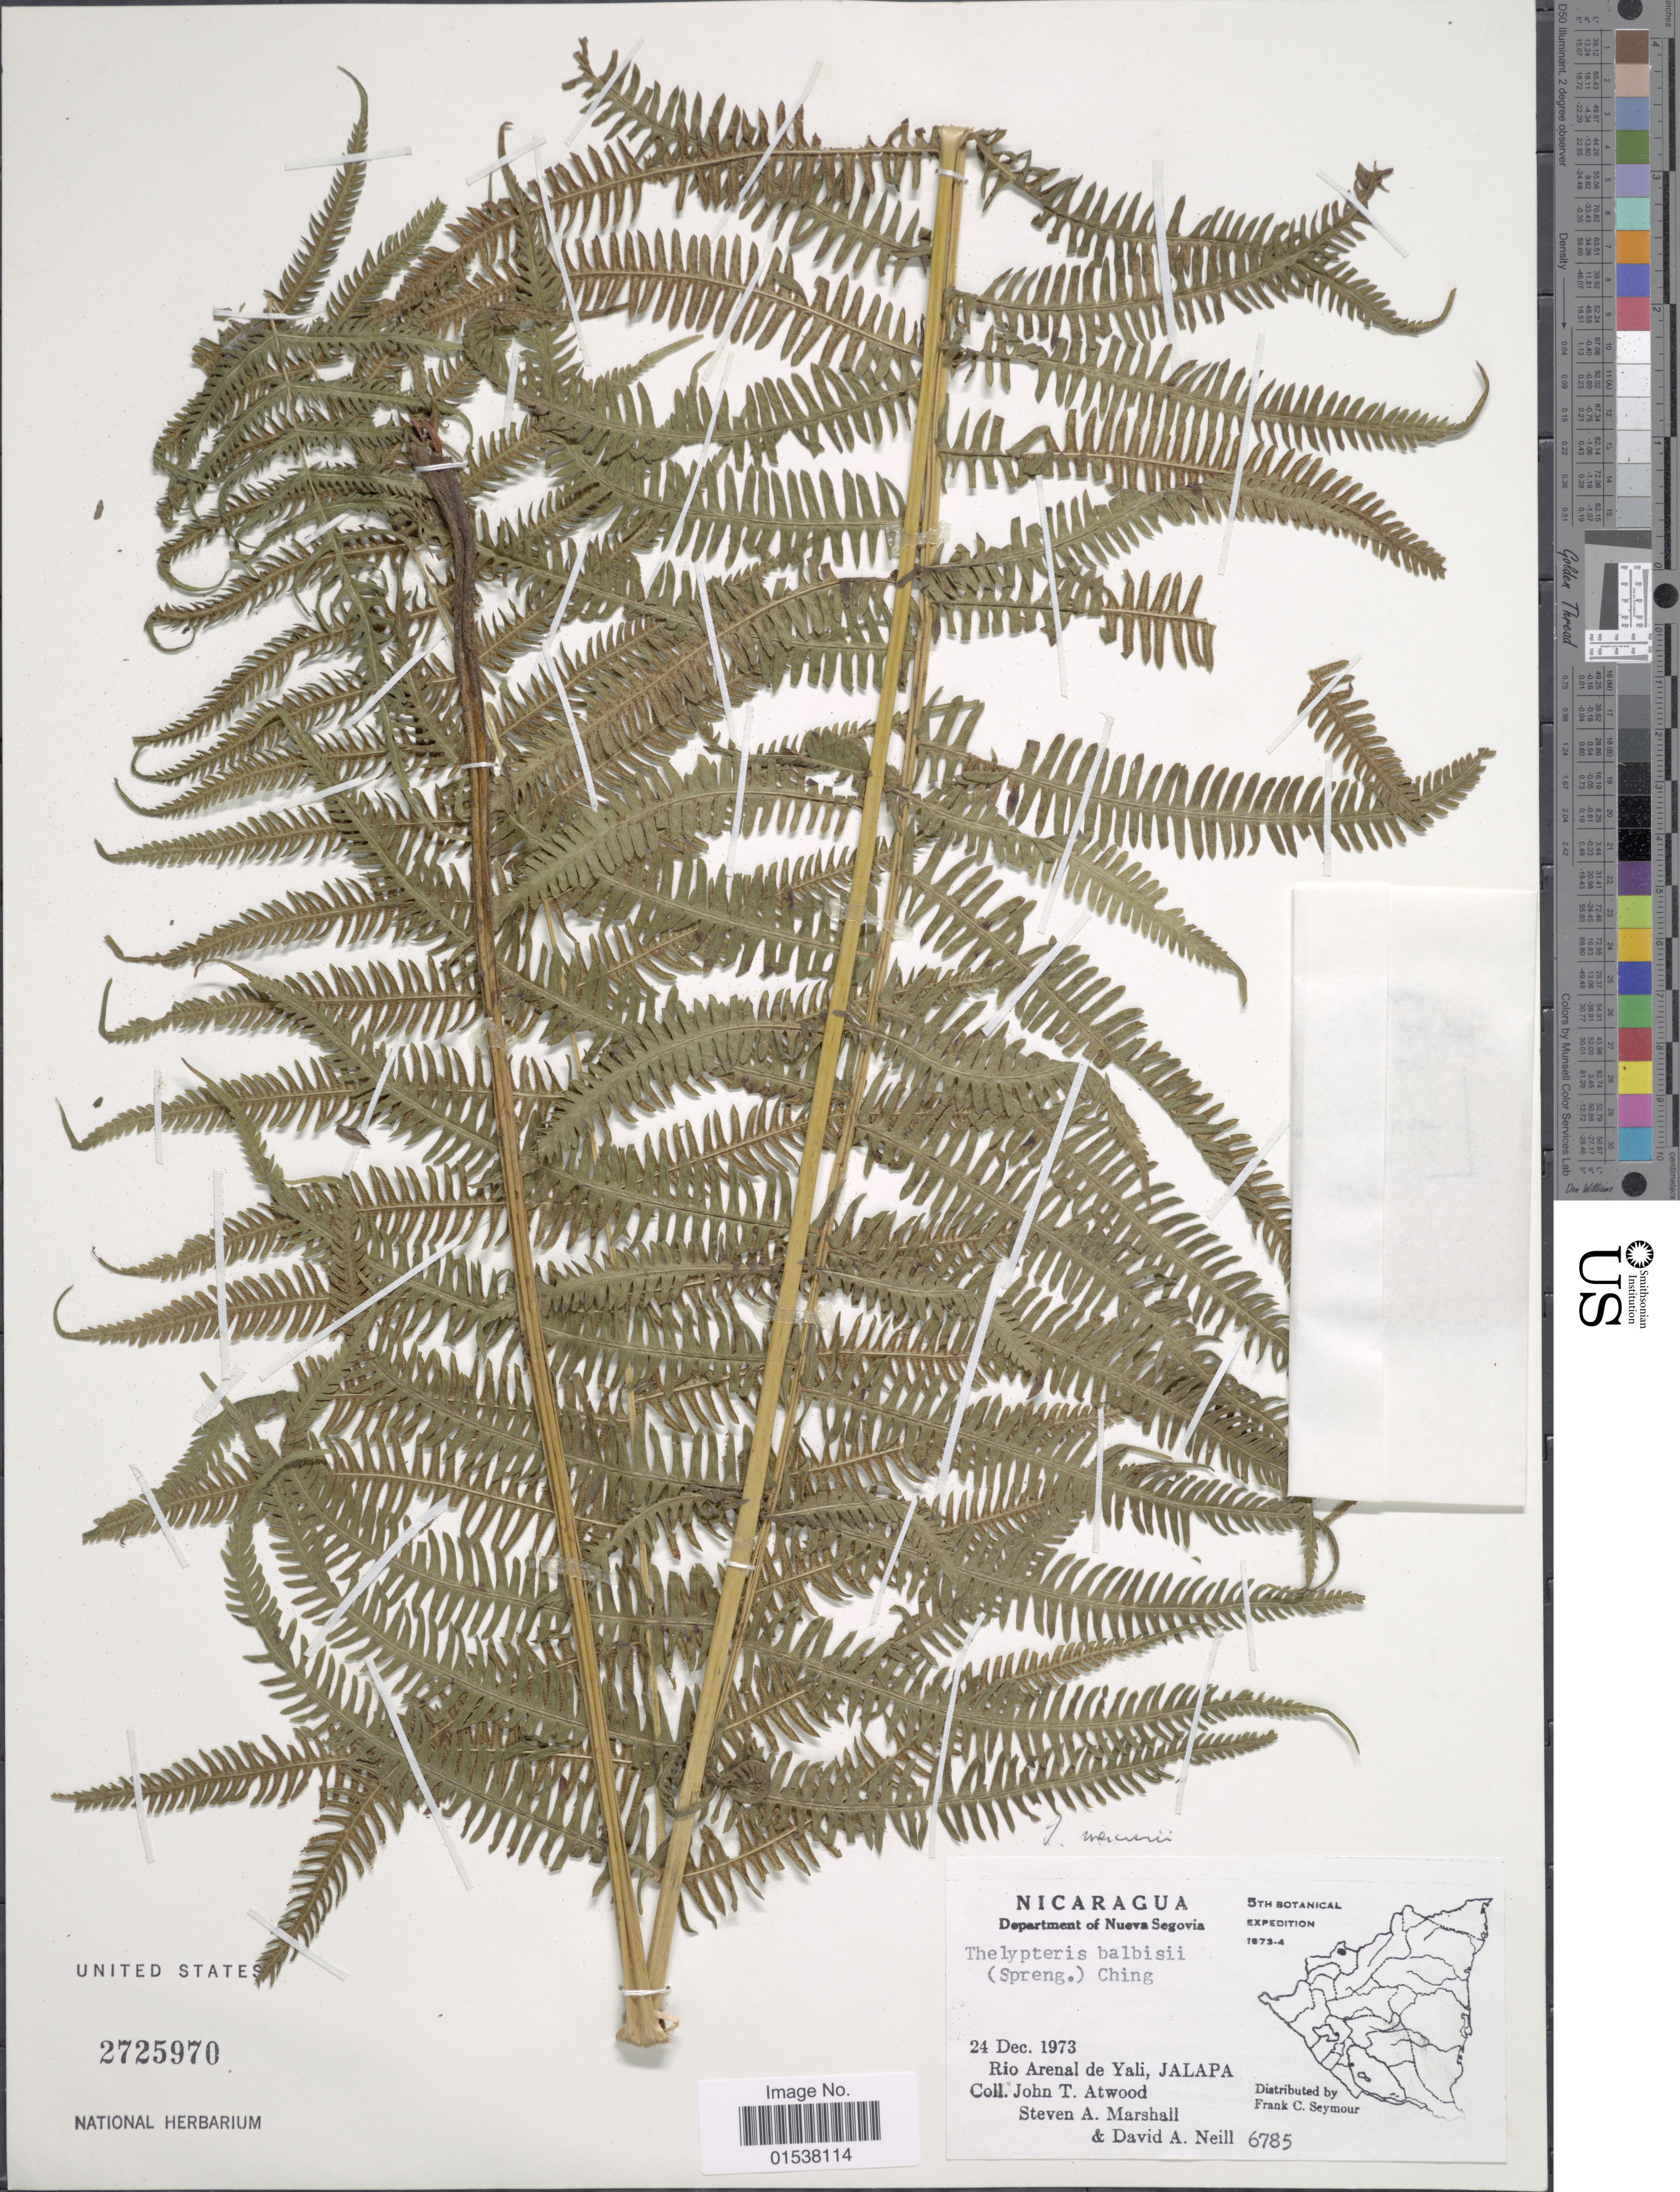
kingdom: Plantae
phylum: Tracheophyta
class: Polypodiopsida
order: Polypodiales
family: Thelypteridaceae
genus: Amauropelta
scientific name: Amauropelta balbisii (Spreng.) comb. nov., ined. 2015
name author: (Spreng.)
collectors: J. T. Atwood, S. A. Marshall & D. A. Neil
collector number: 6785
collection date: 1973-12-24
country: Nicaragua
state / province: Nueva Segovia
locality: Department of Nueva Segovia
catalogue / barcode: US 2725970